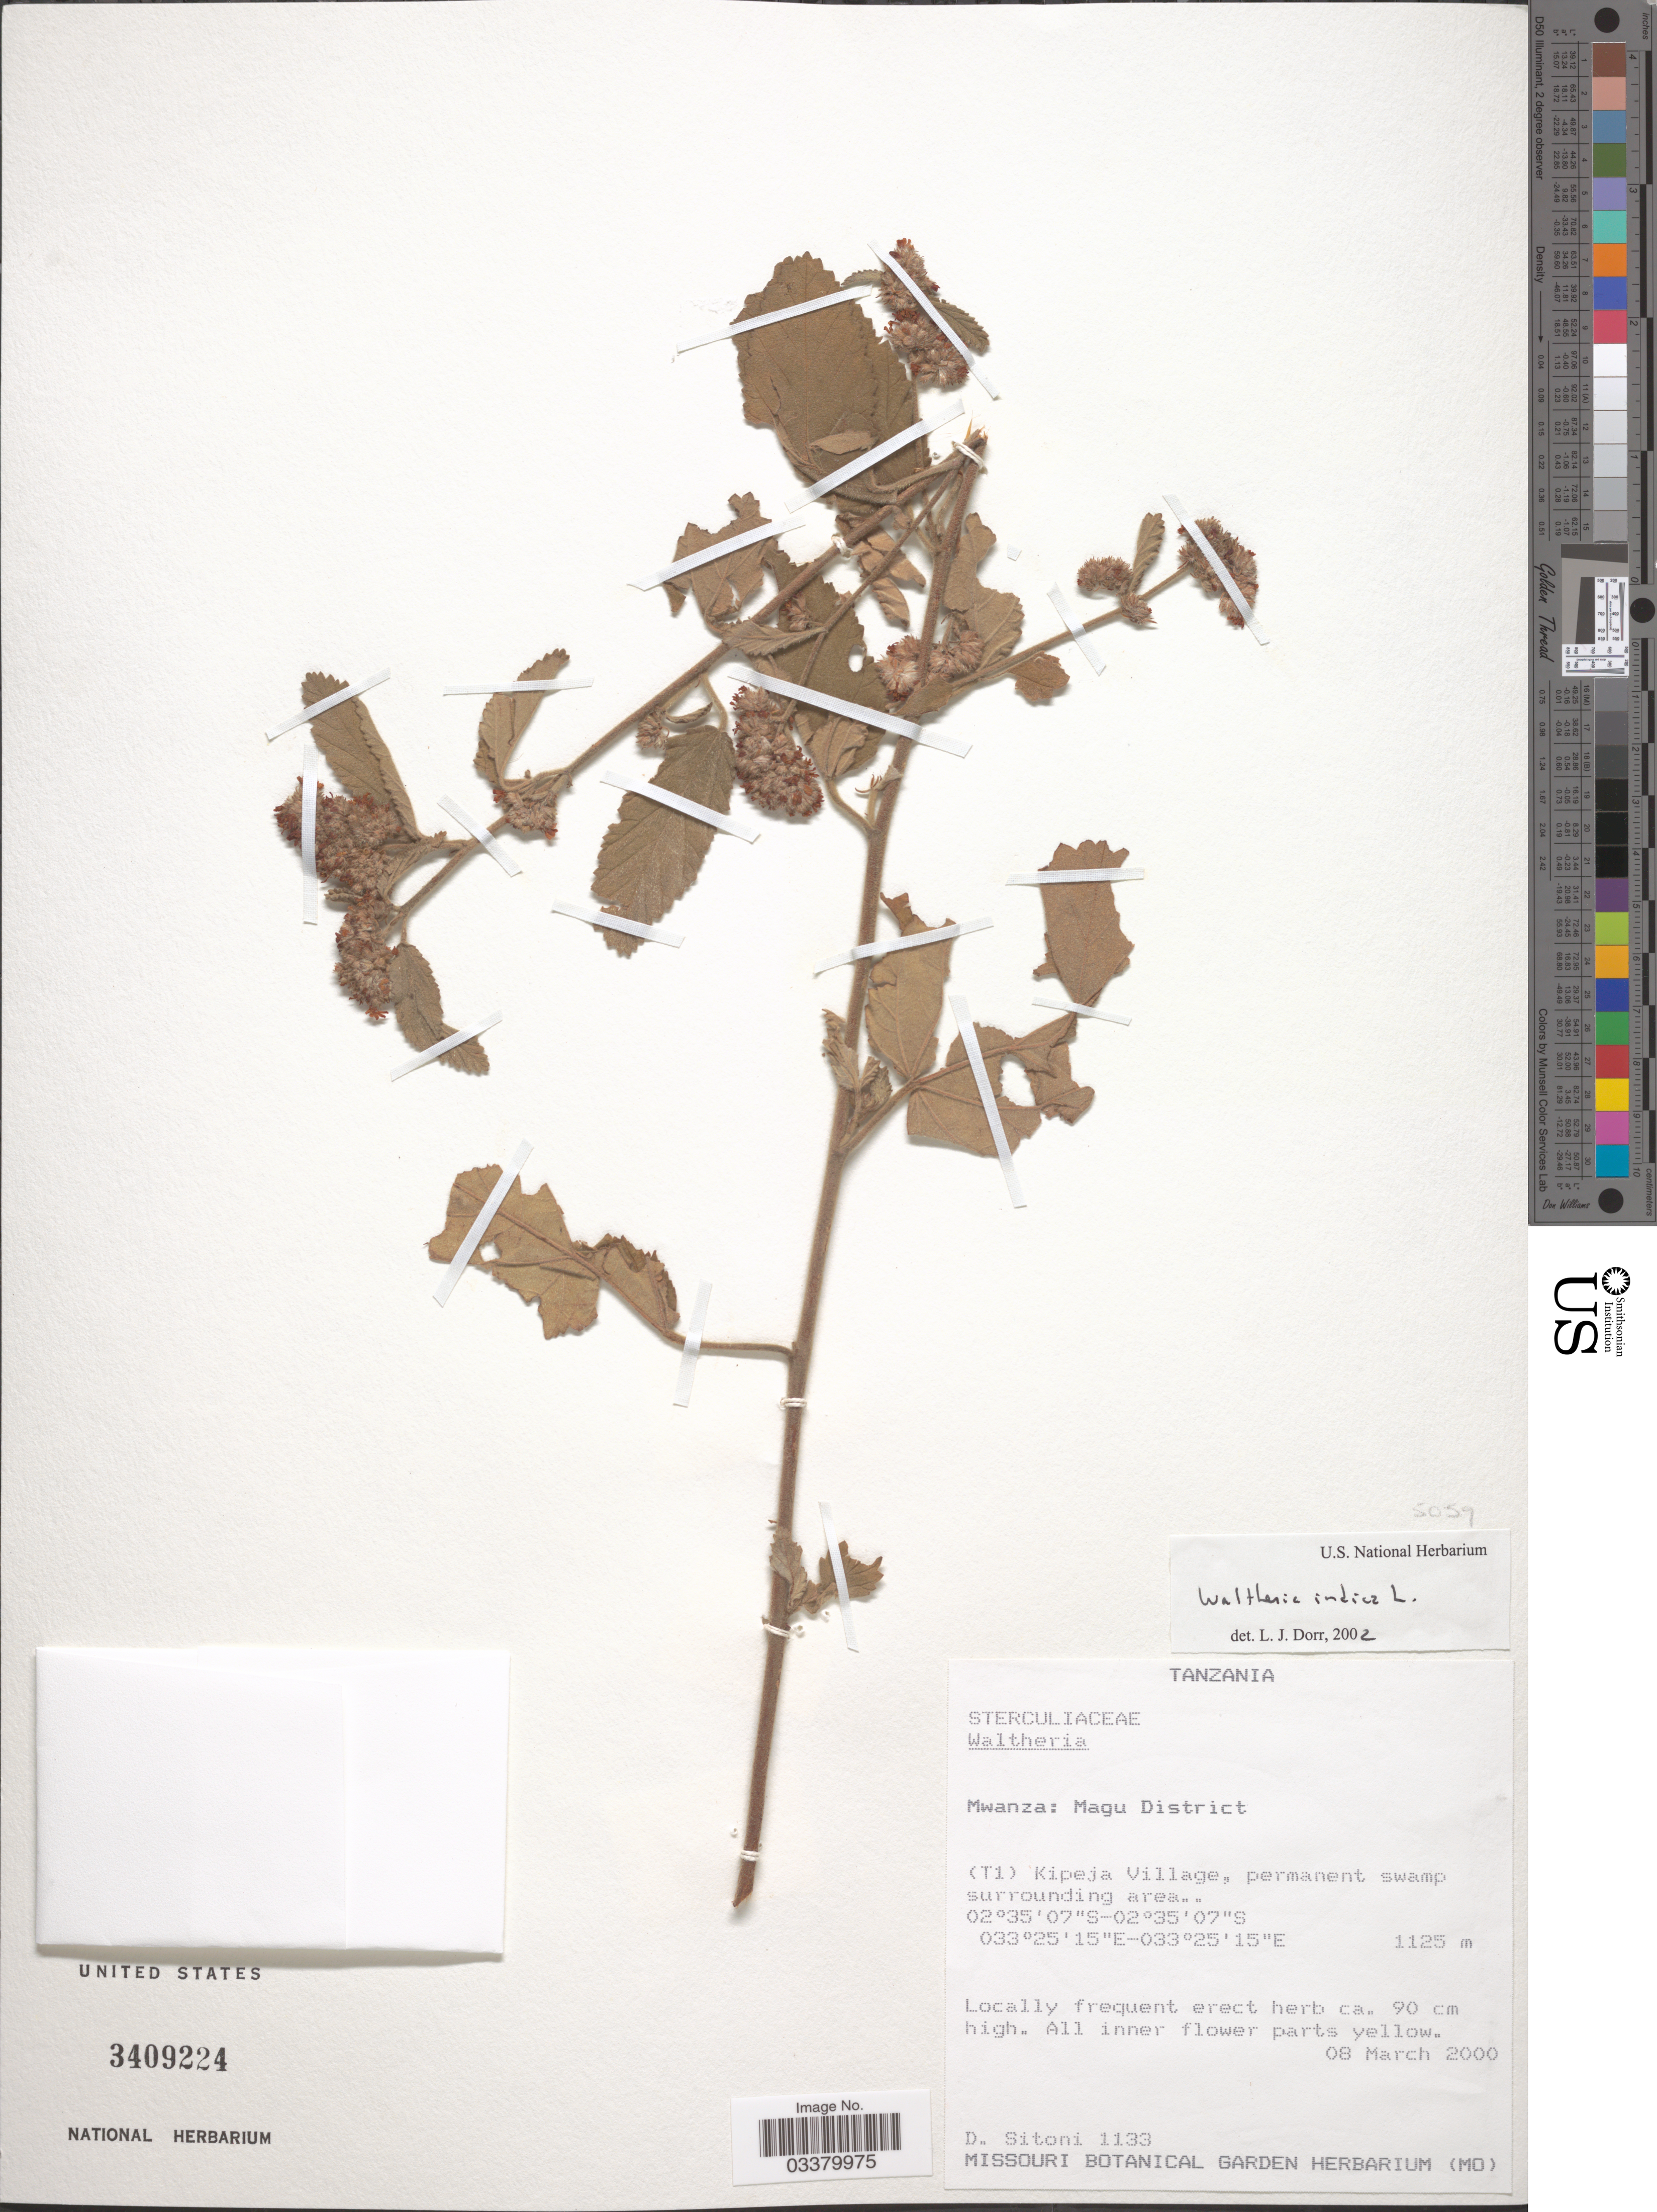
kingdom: Plantae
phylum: Tracheophyta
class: Magnoliopsida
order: Malvales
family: Malvaceae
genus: Waltheria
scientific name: Waltheria indica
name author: L.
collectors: D. Sitoni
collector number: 1133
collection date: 2000-03-08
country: Tanzania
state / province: Mwanza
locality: Magu District. (T1) Kipeja Village, permanent swamp surrounding area.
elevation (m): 1125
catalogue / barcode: US 3409224